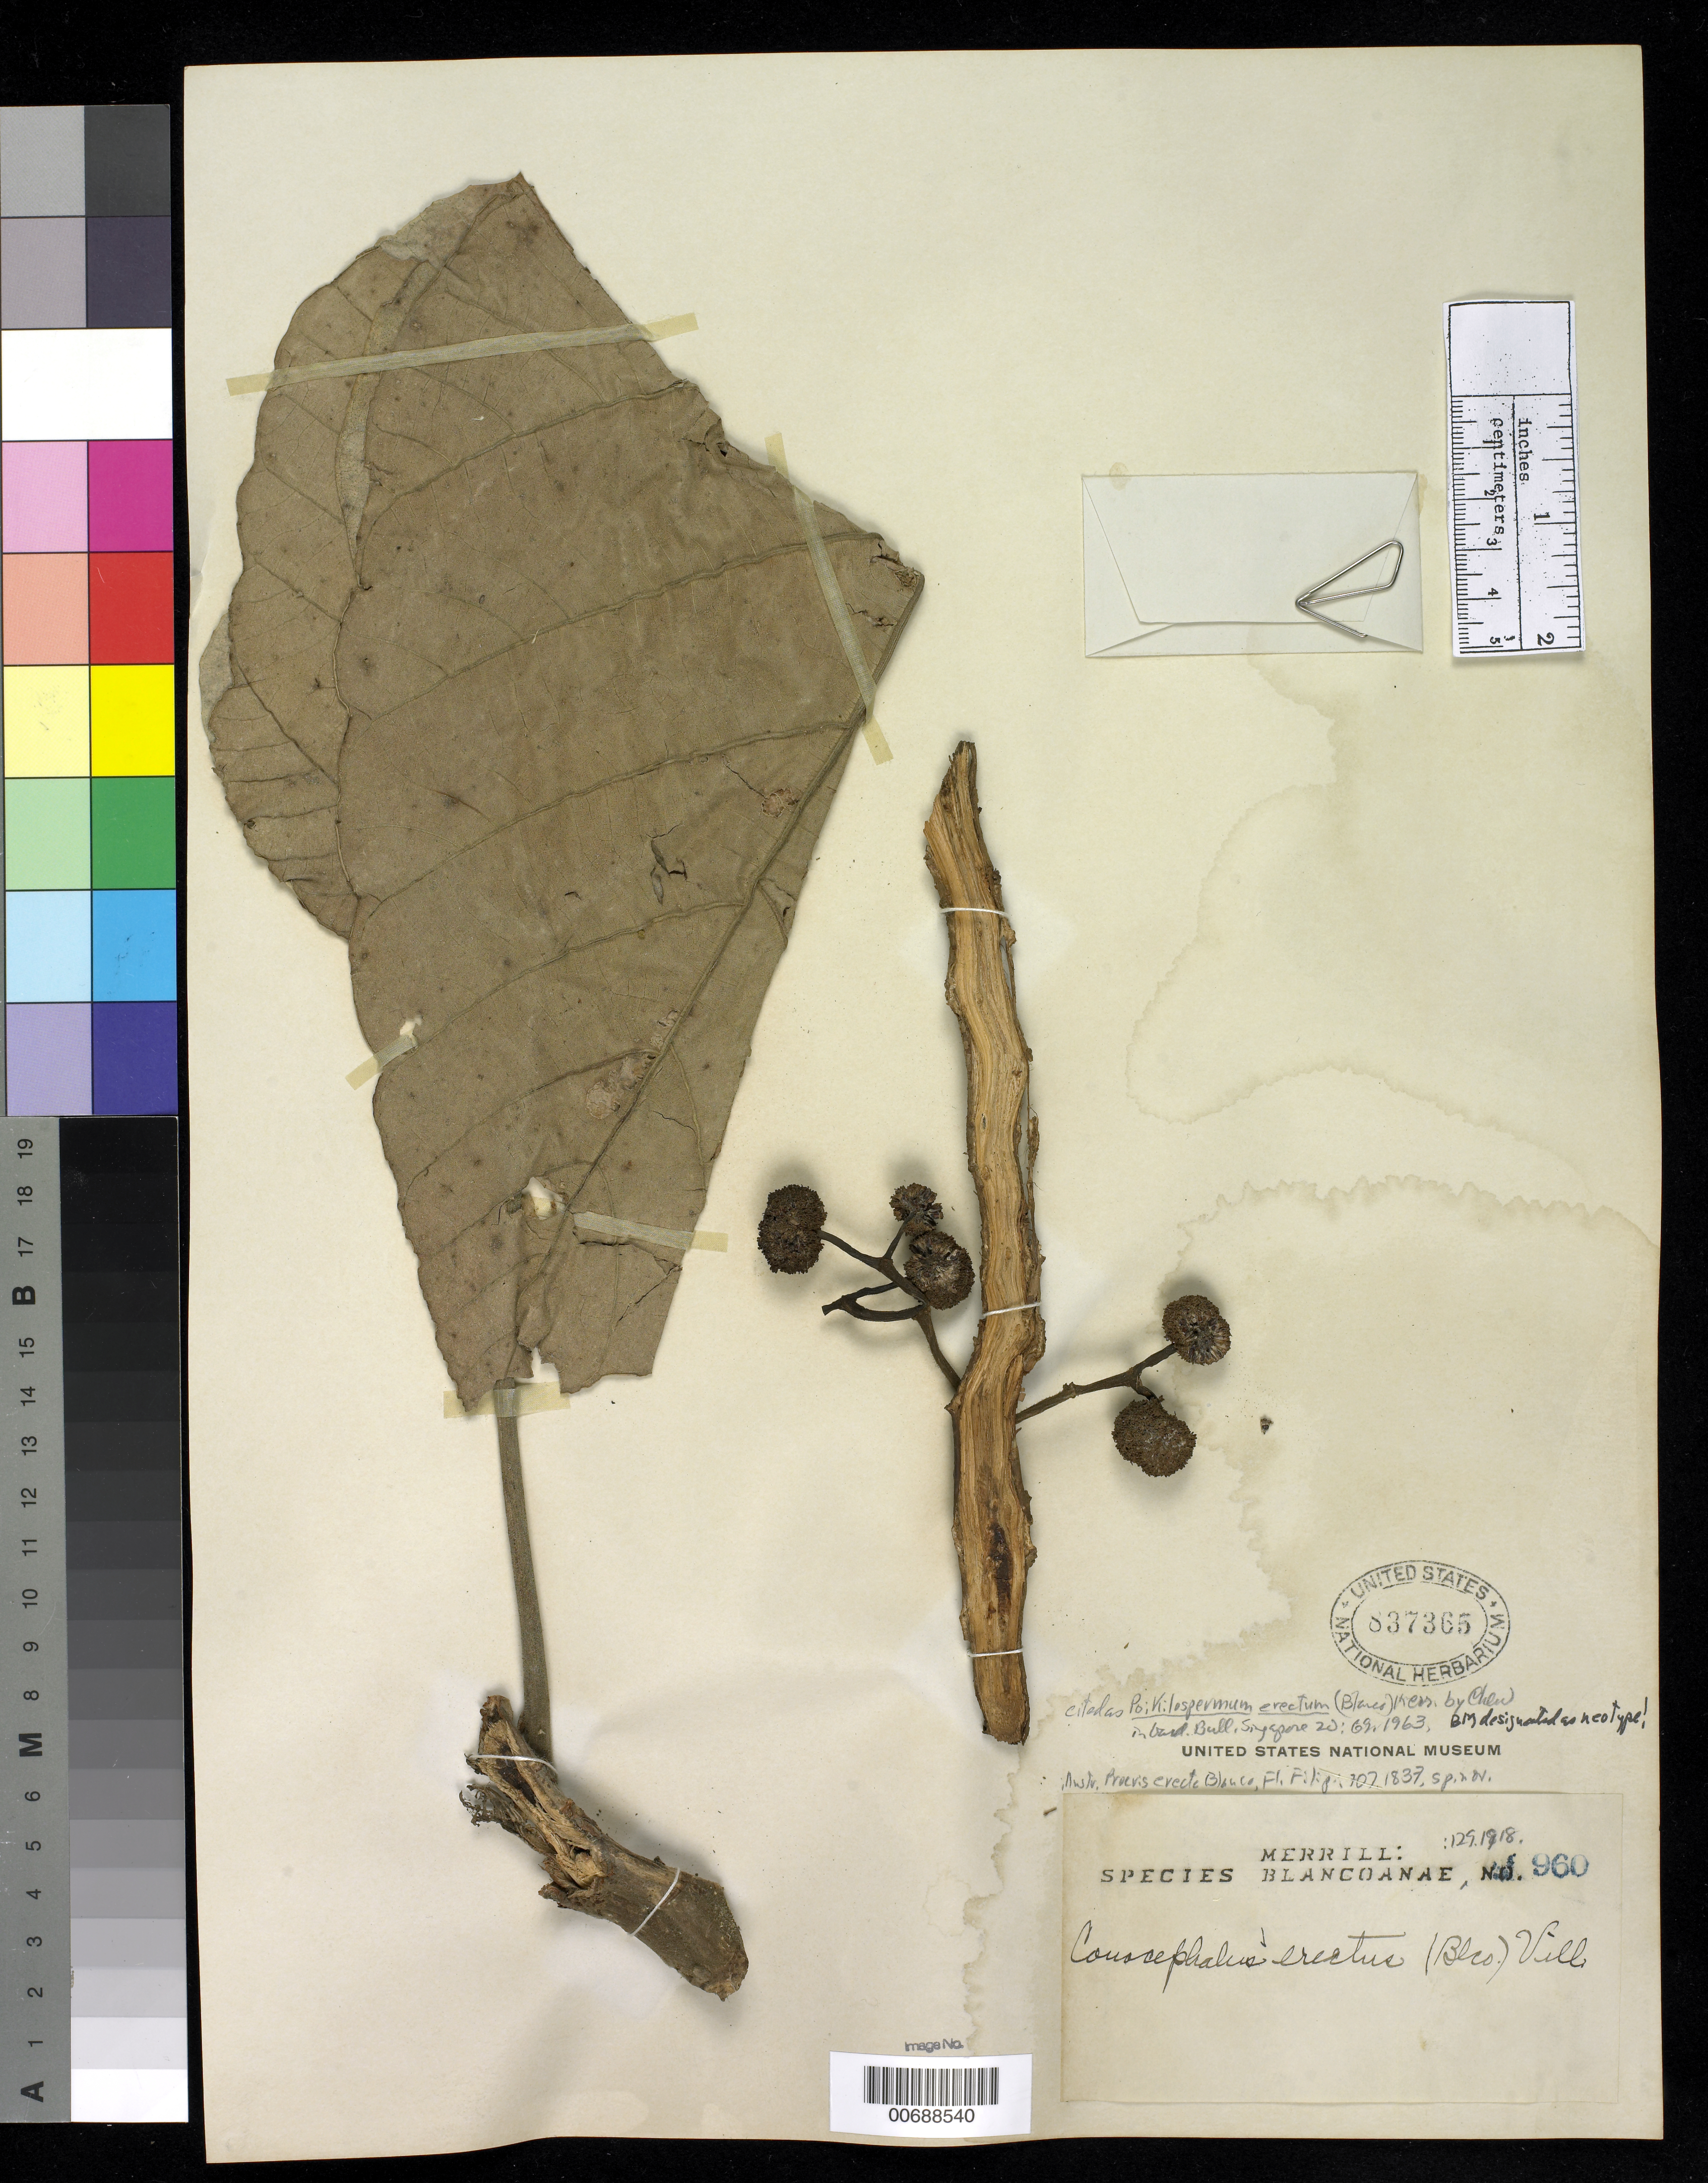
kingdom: Plantae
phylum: Tracheophyta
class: Magnoliopsida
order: Rosales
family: Urticaceae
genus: Procris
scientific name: Procris erecta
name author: Blanco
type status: Isoneotype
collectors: E. D. Merrill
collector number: Sp. Blancoan. 0960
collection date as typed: May 1915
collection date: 1915-05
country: Philippines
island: Luzon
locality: Cavite Prov.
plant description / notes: Current name as cited by Chew, Gard. Bull. Singapore 20: 69 (1963).; Cited by Merrill in Sp. Blancoan. 129 (1918).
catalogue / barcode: US 837365